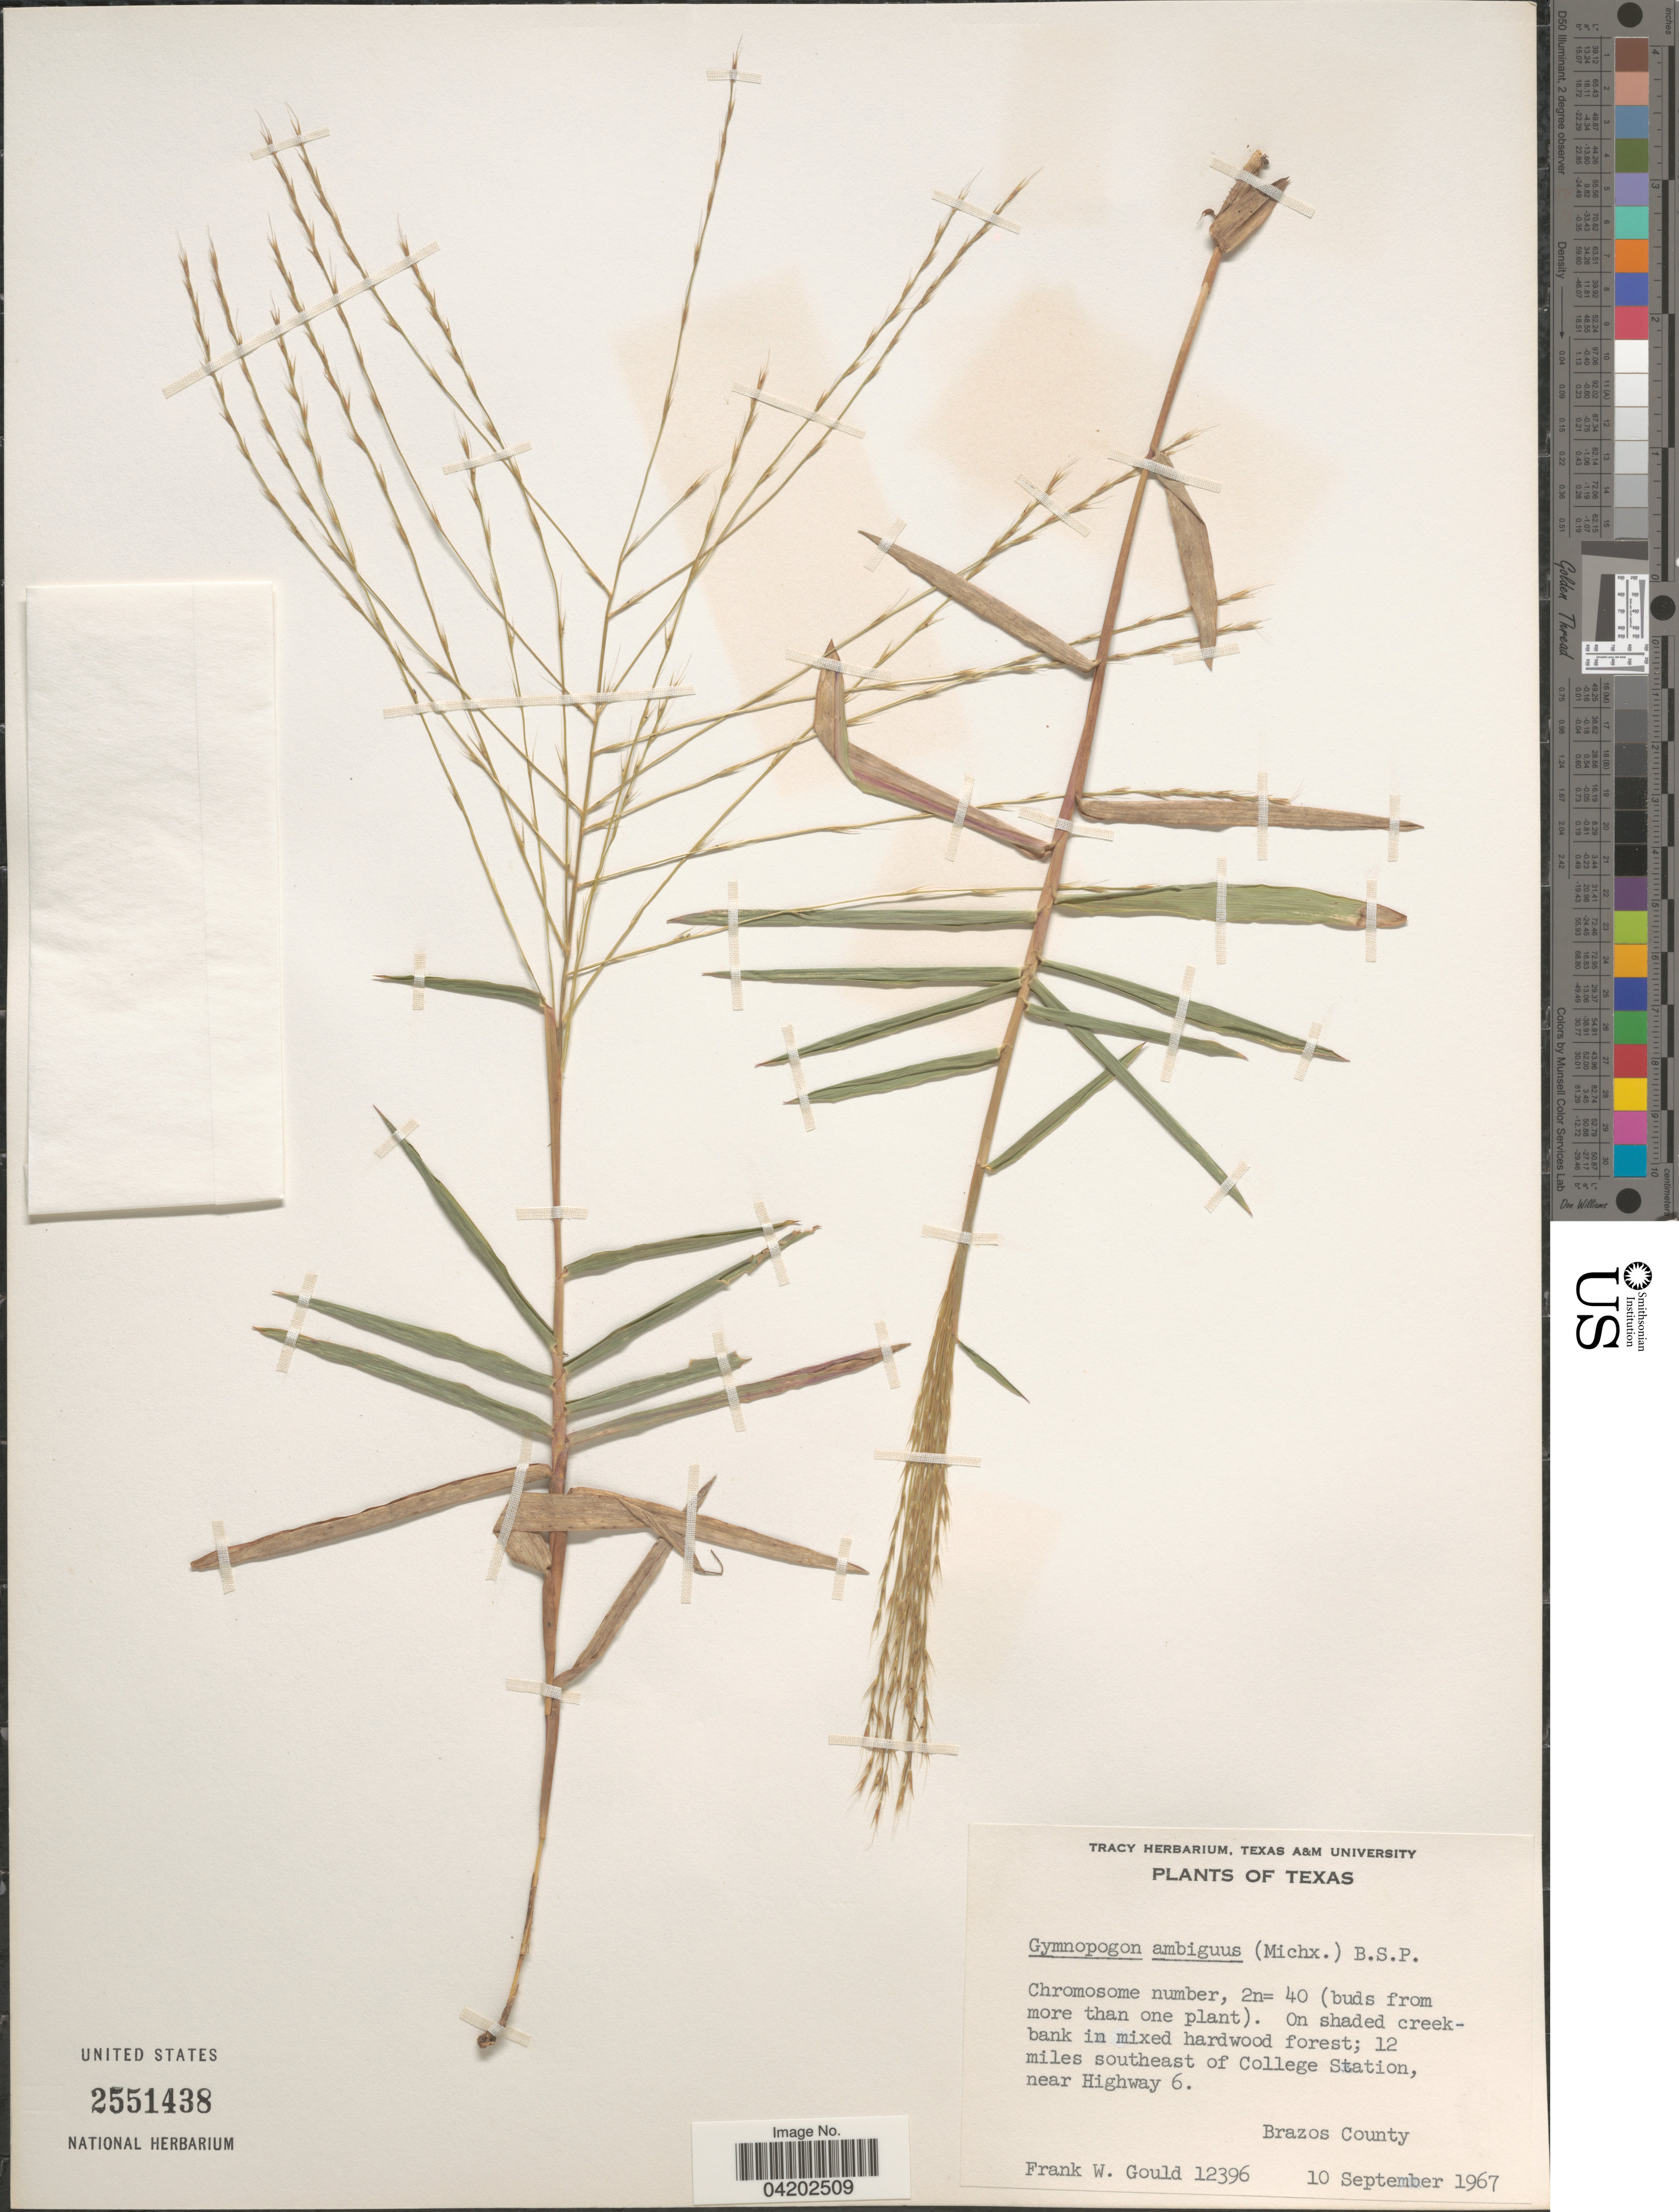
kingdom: Plantae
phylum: Tracheophyta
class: Liliopsida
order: Poales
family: Poaceae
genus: Gymnopogon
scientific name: Gymnopogon ambiguus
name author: (Michx.) Britton, Stearns & Poggenb.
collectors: F. W. Gould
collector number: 12396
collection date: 1967-09-10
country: United States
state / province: Texas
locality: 12 miles southeast of College Station, near Highway 6. Brazos County.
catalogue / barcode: US 2551438